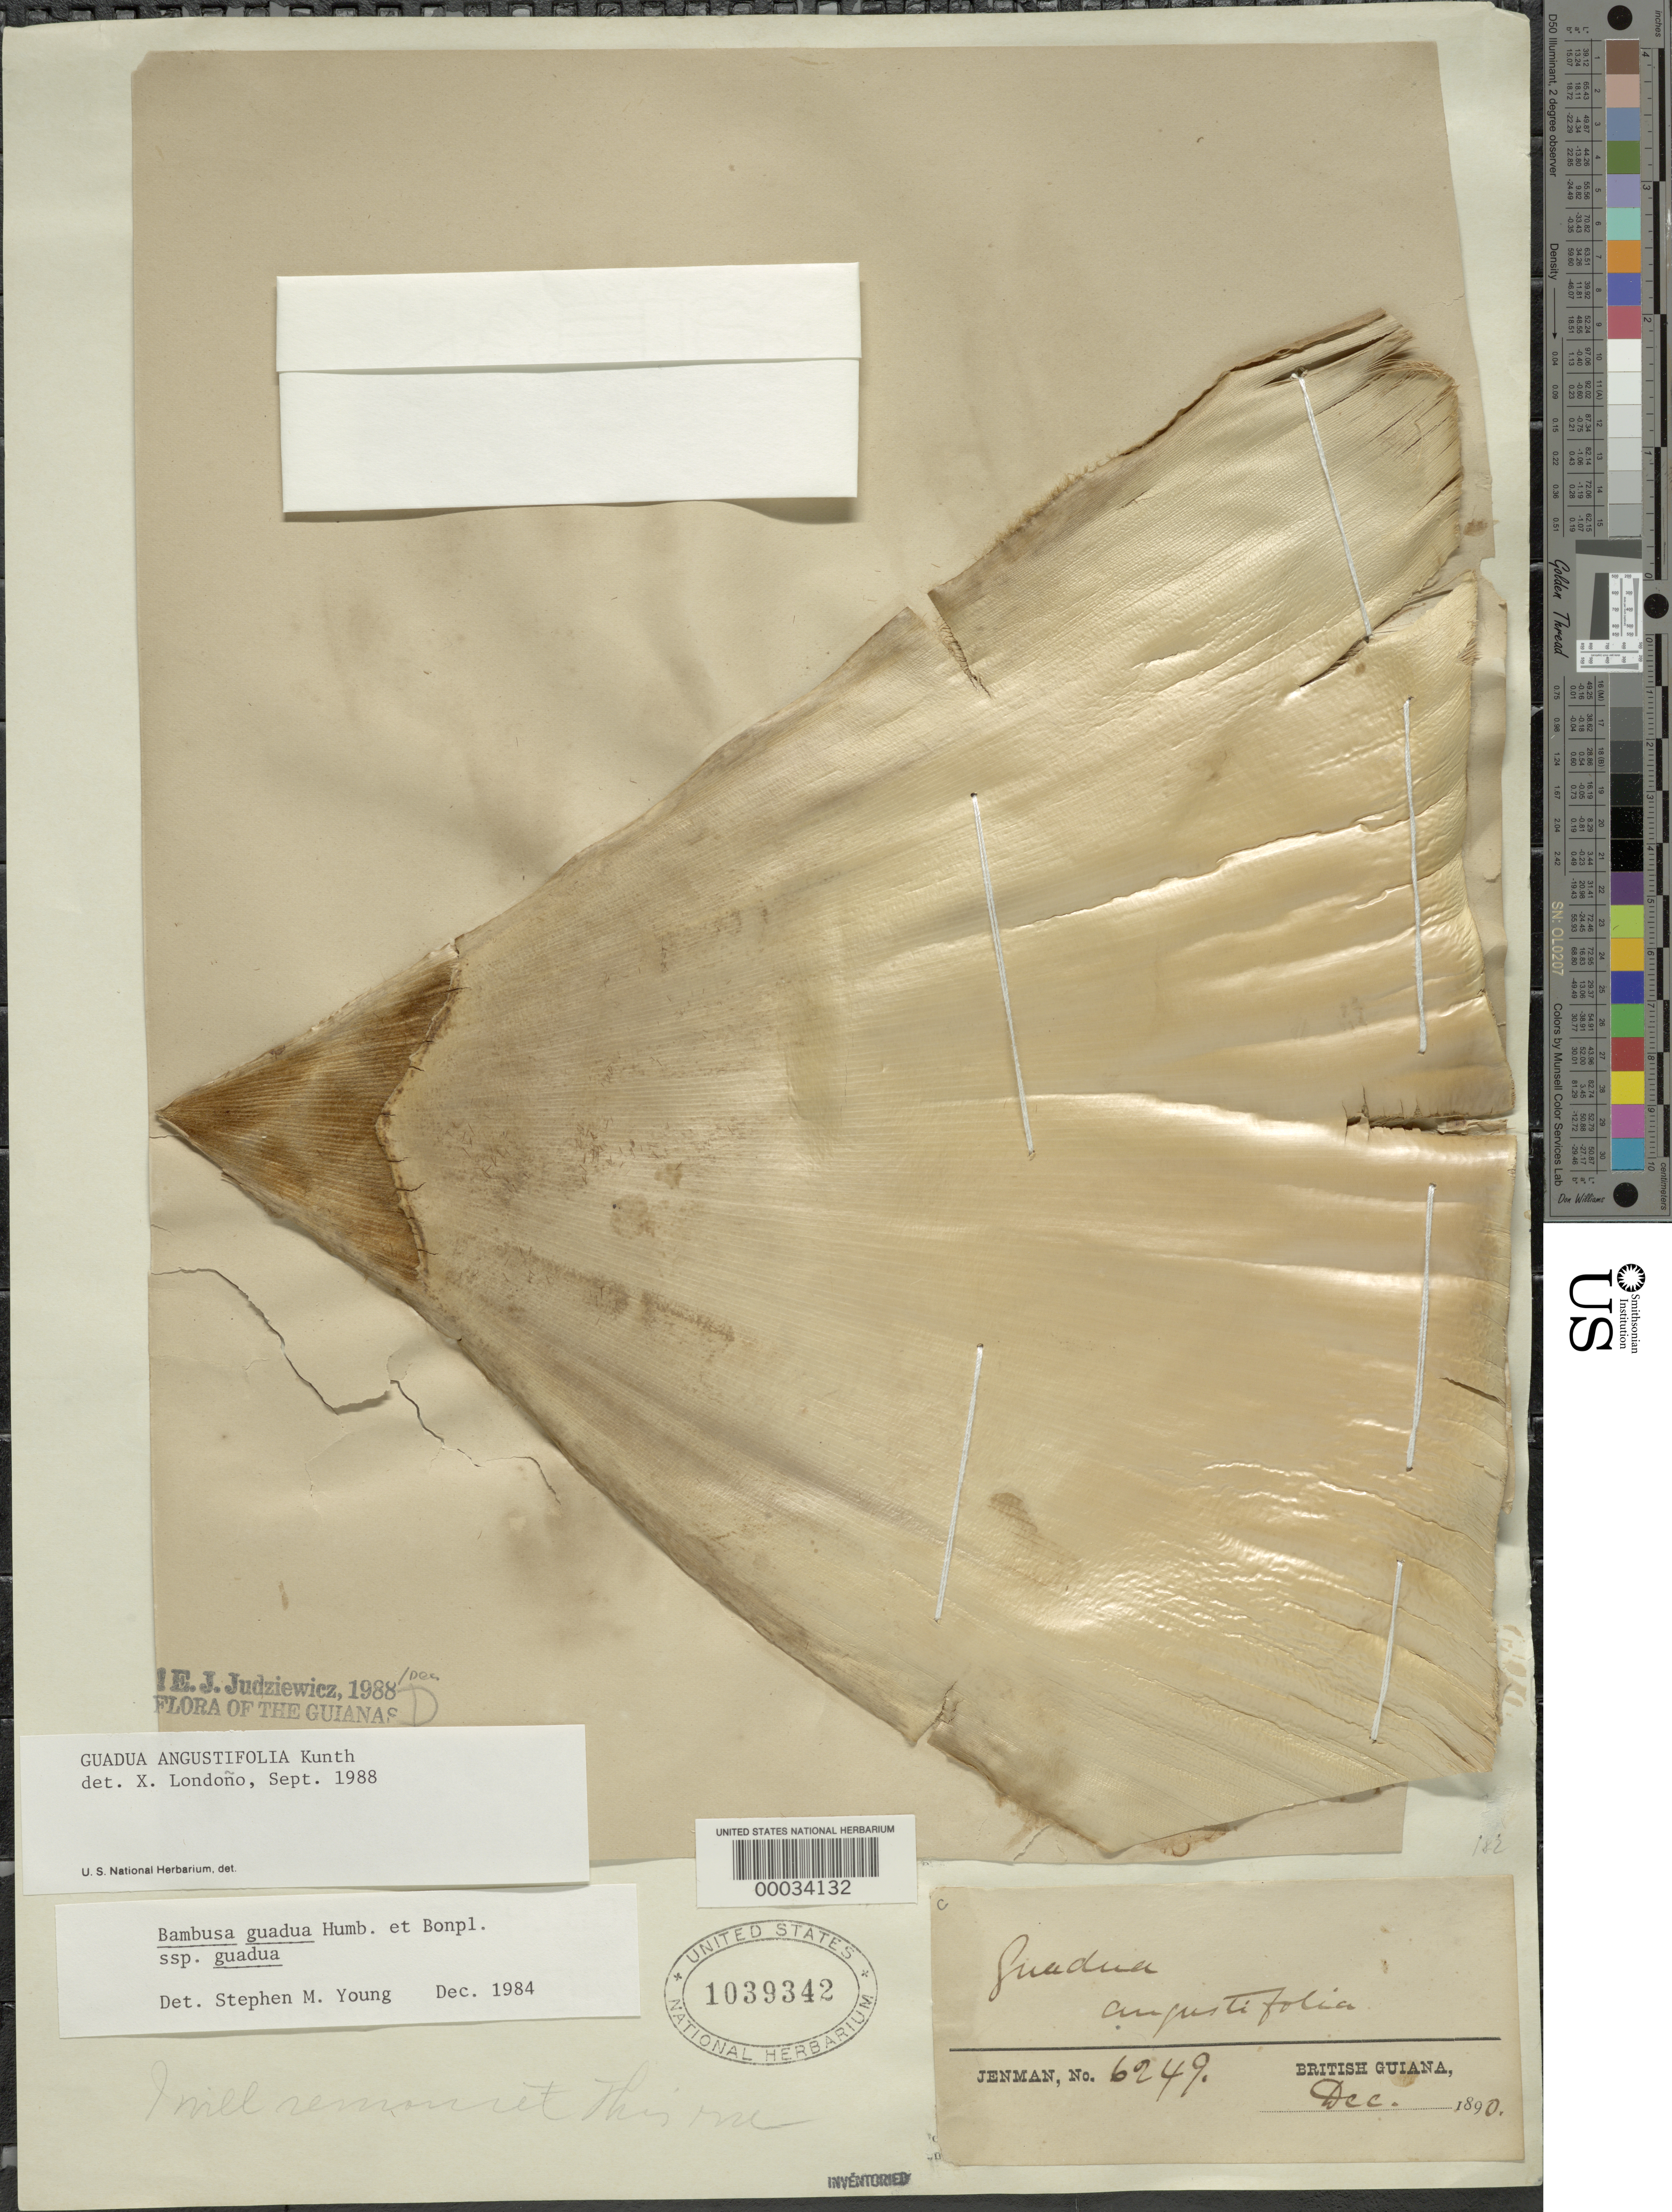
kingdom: Plantae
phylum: Tracheophyta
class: Liliopsida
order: Poales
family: Poaceae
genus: Guadua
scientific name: Guadua angustifolia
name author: Kunth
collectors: G. S. Jenman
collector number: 6249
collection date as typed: Dec 1890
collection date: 1890-12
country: Guyana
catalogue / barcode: US 1039342